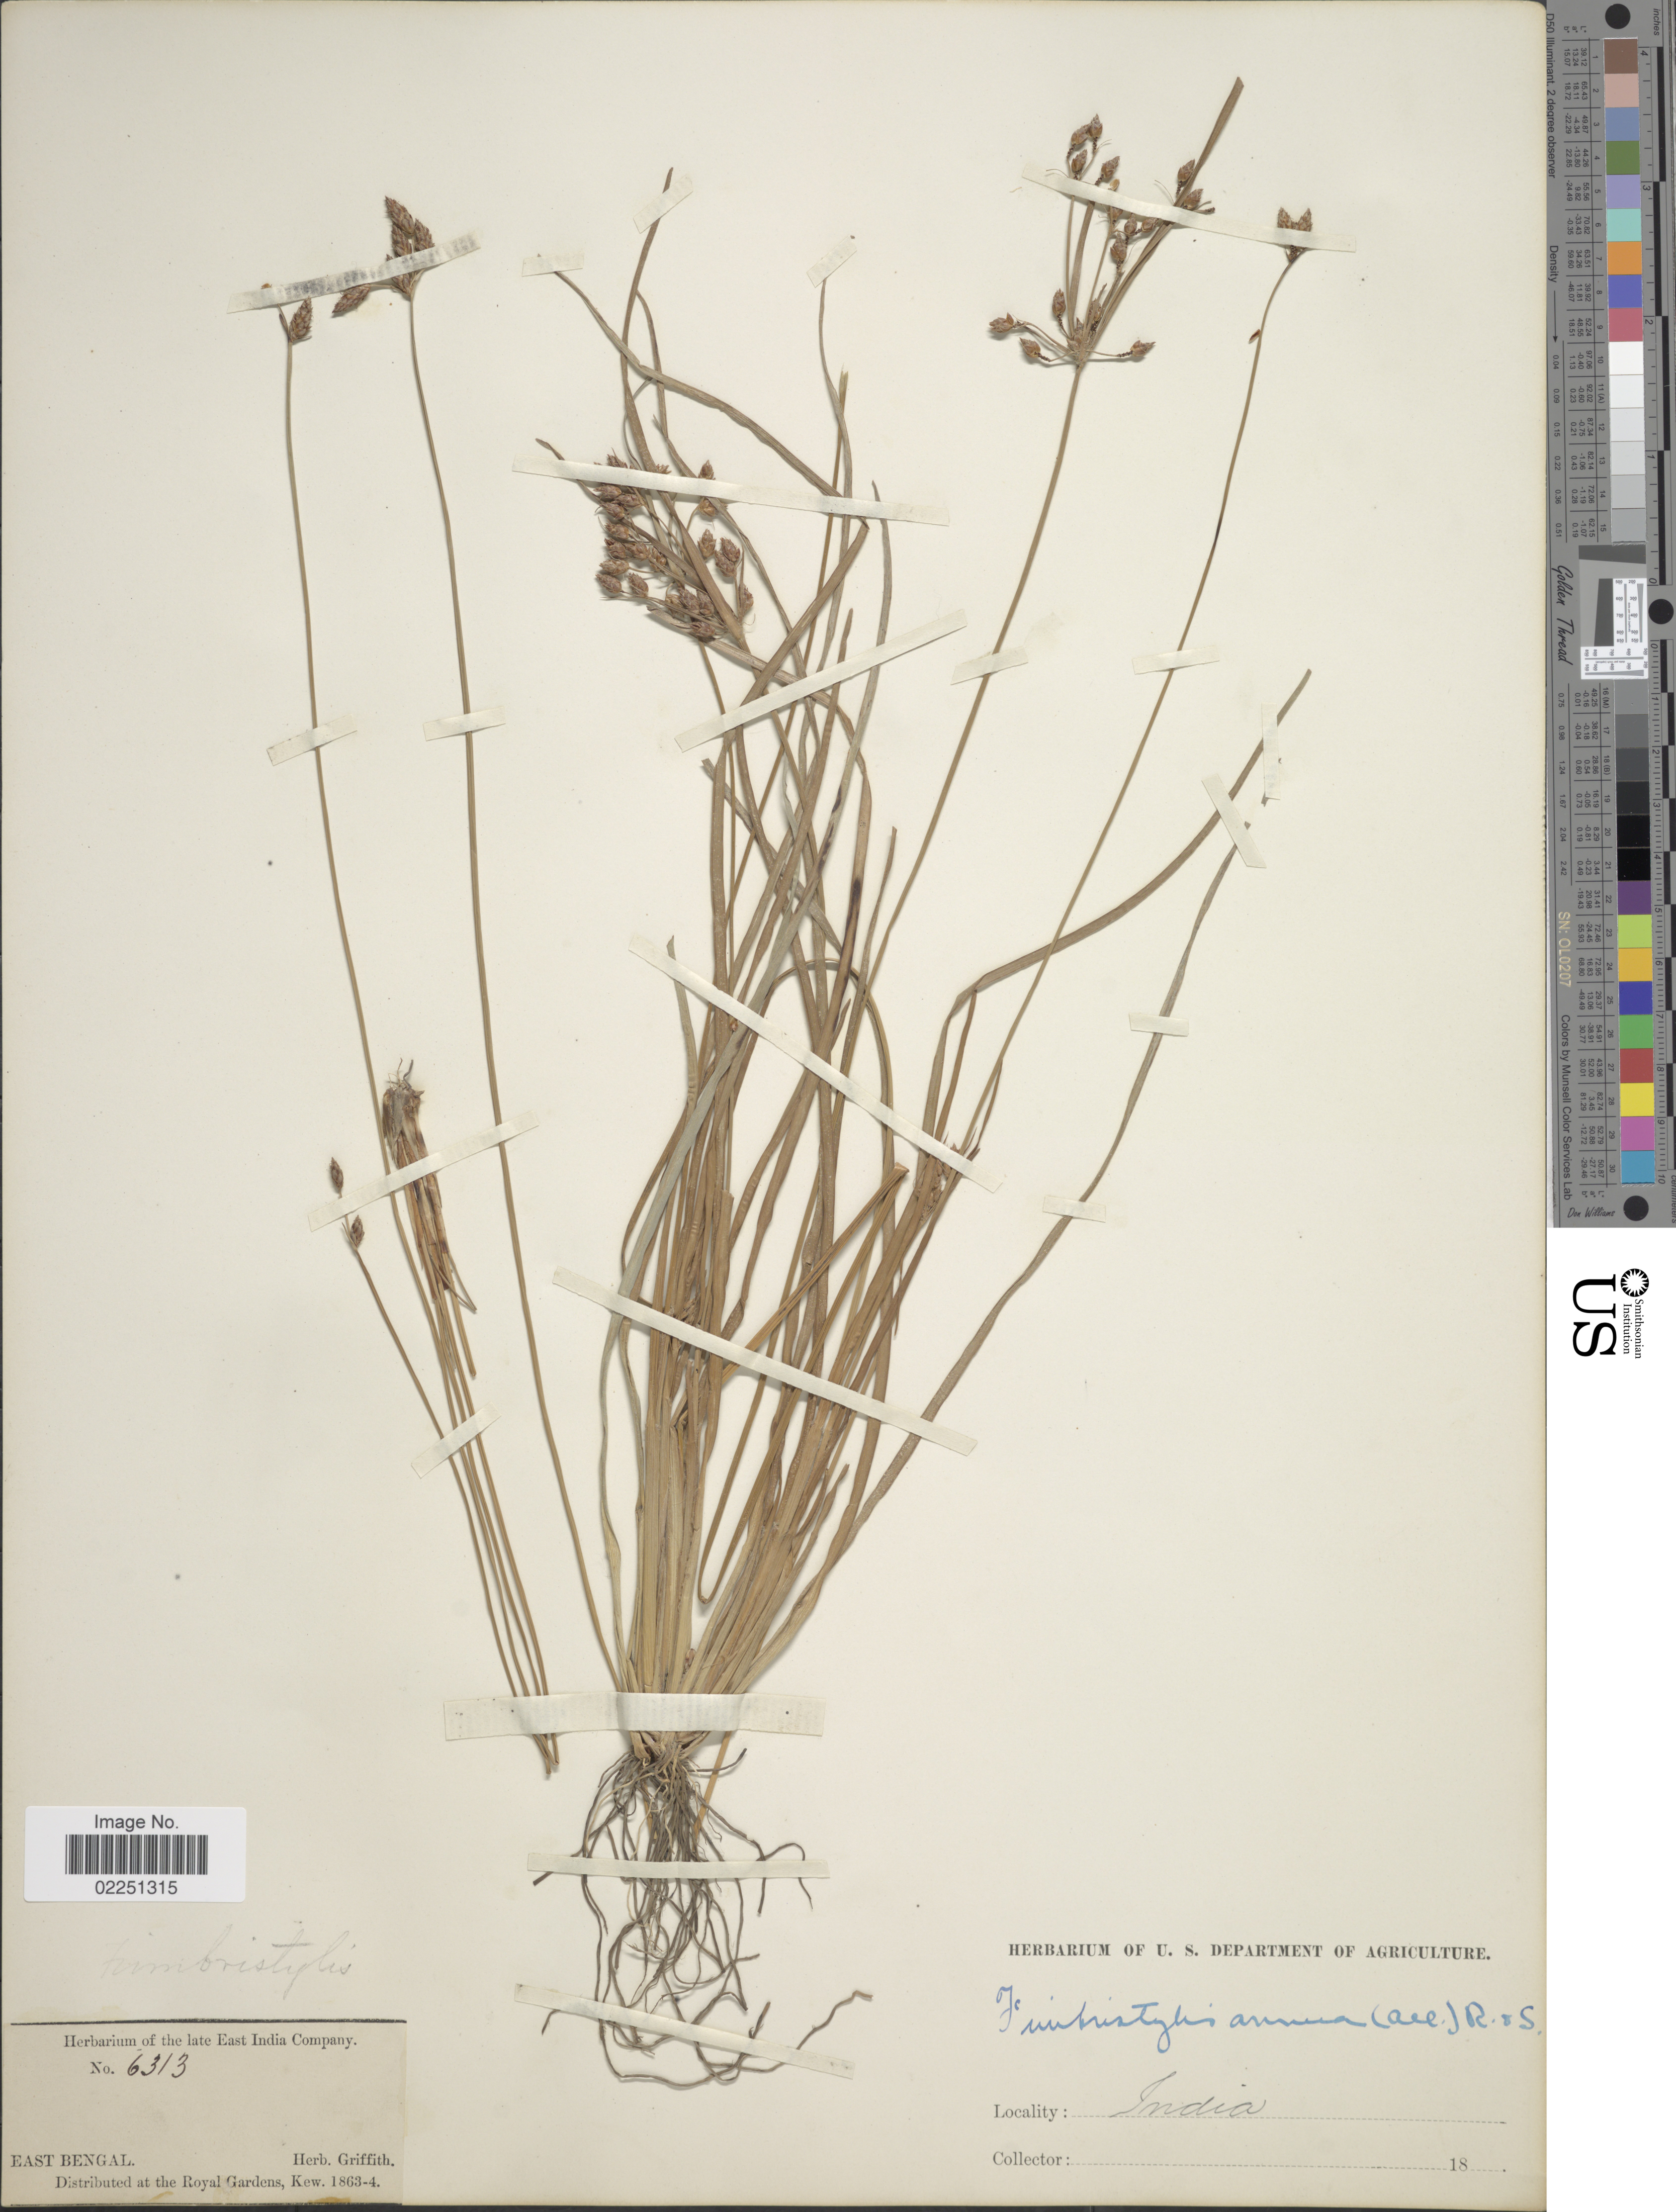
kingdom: Plantae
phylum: Tracheophyta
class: Liliopsida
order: Poales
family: Cyperaceae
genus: Fimbristylis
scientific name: Fimbristylis podocarpa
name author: Nees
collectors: ex herb. Griffith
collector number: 6313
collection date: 1863/1864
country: India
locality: East Bengal